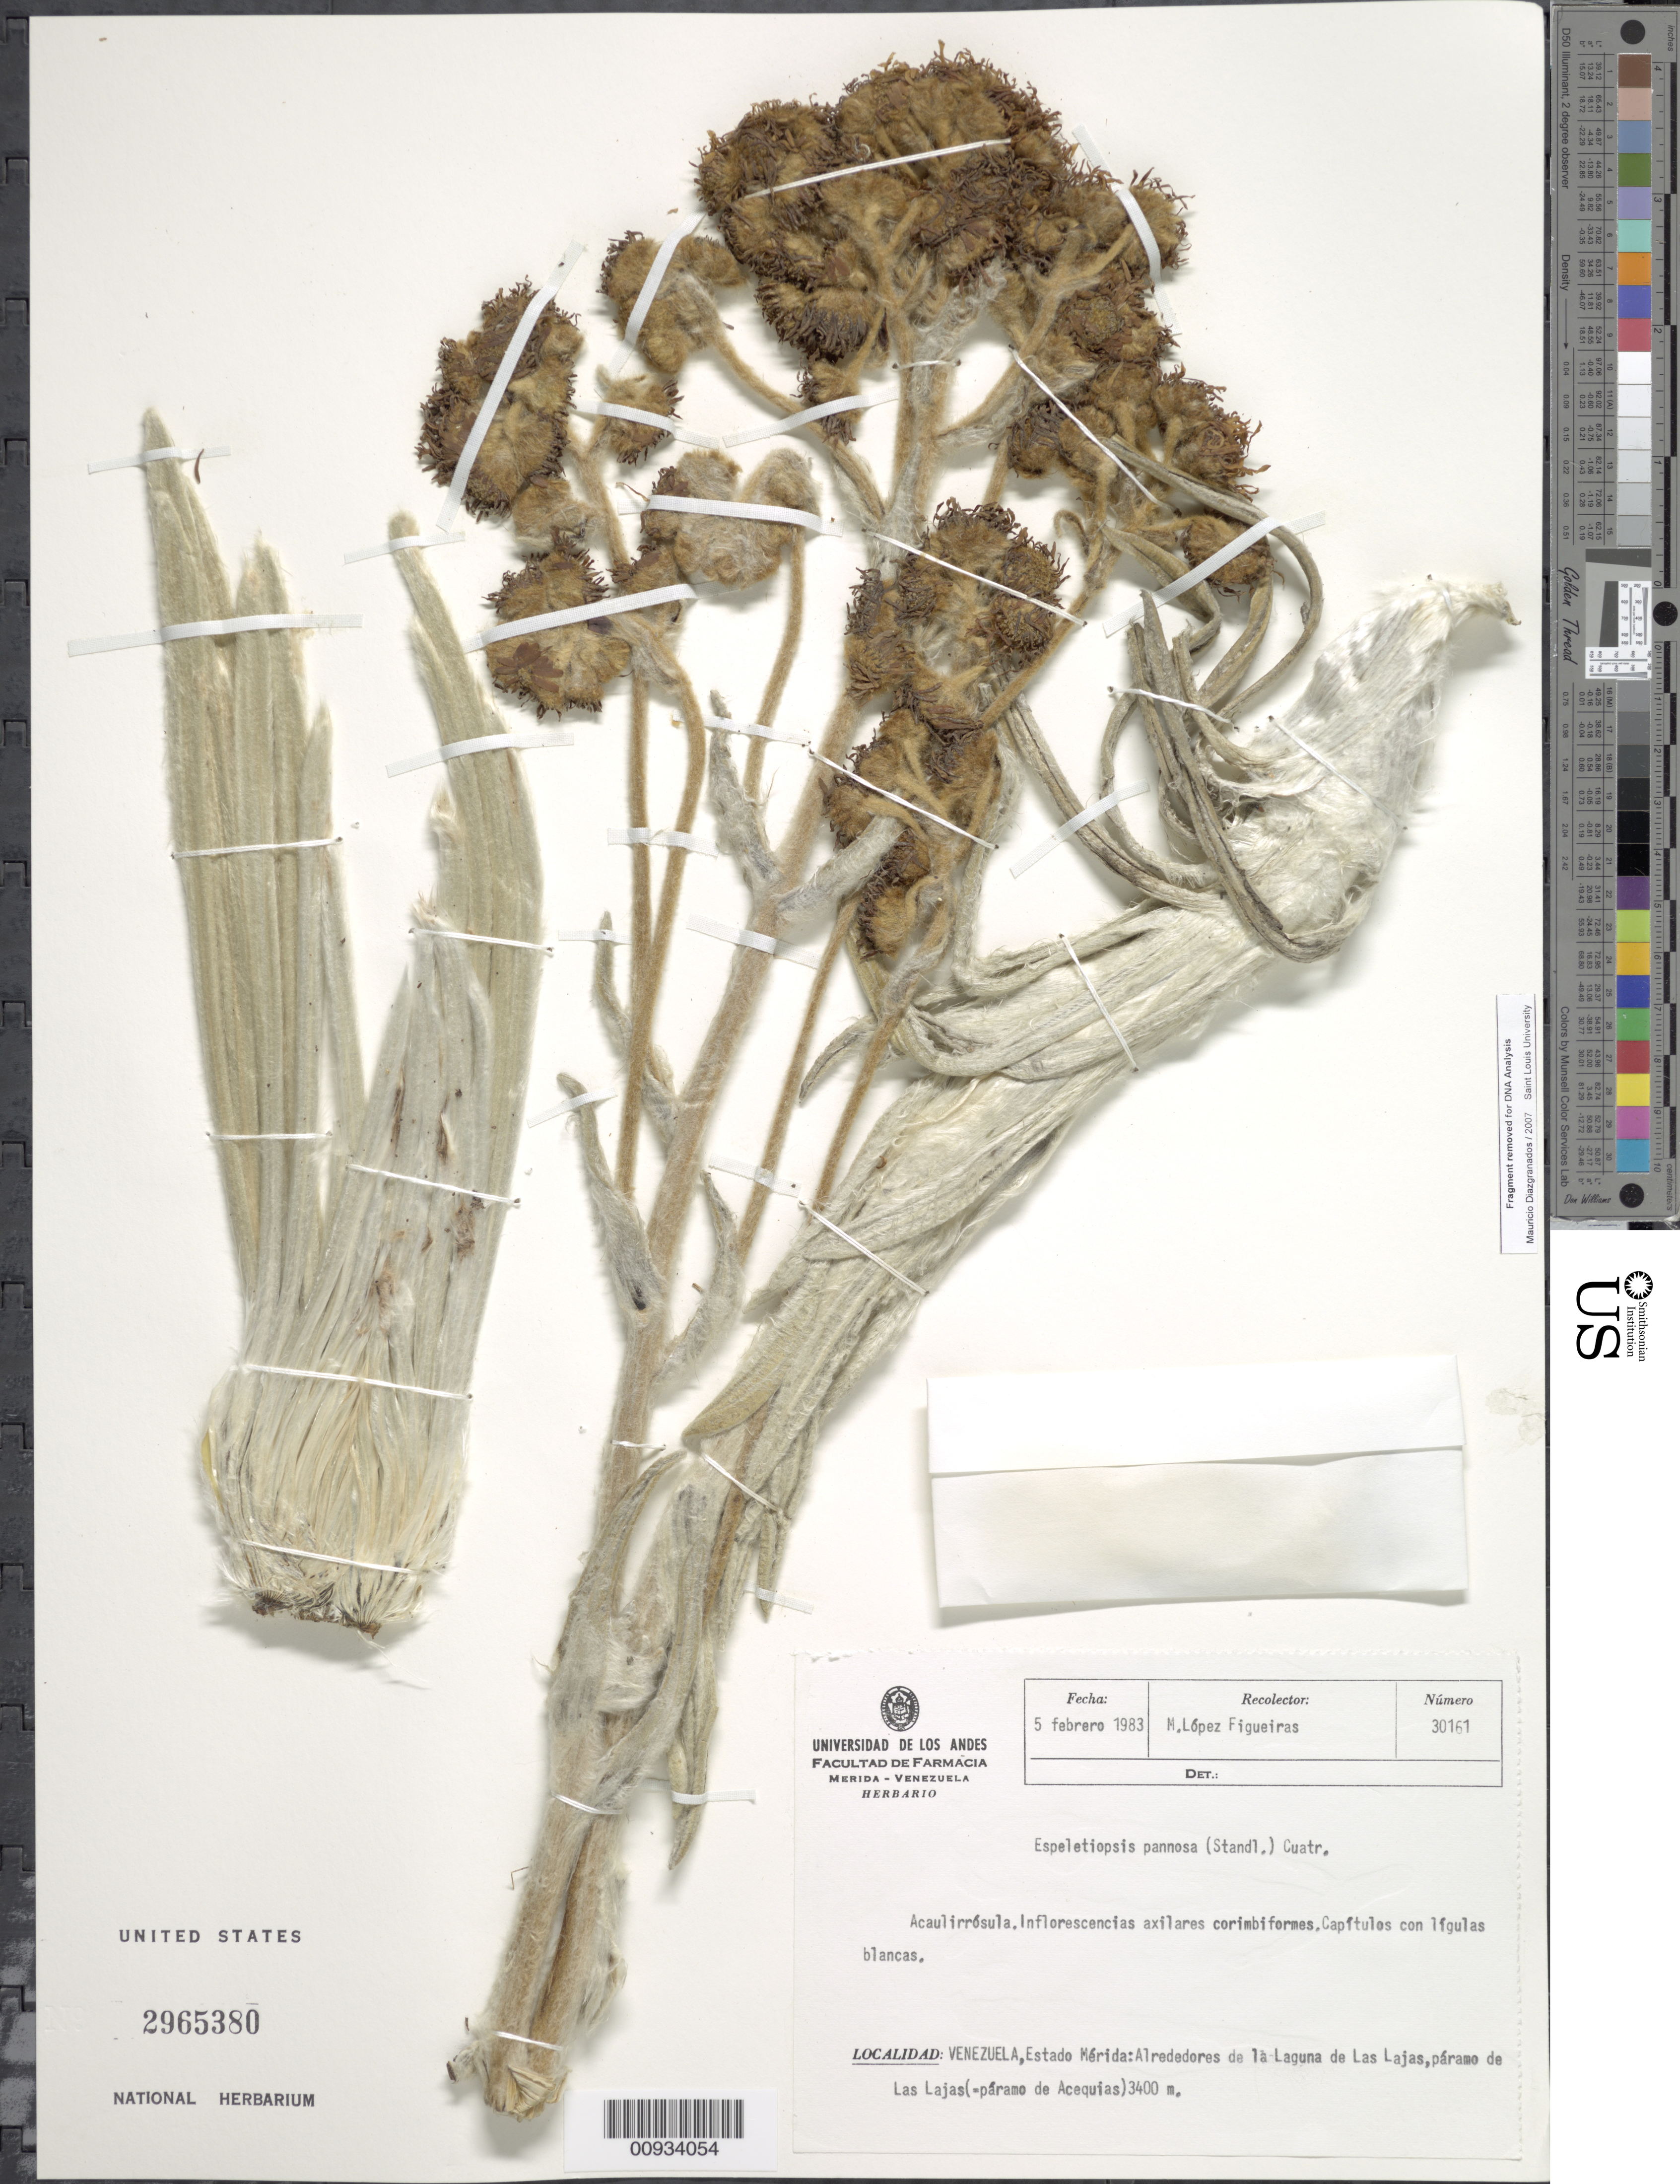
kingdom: Plantae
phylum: Tracheophyta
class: Magnoliopsida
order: Asterales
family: Asteraceae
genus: Espeletiopsis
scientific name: Espeletiopsis angustifolia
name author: (Cuatrec.) Cuatrec.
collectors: M. López Figueiras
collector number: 30161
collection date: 1983-02-05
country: Venezuela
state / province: Mérida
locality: Alrededores de la Laguna de Las Lajas, paramo de Las Lajas (paramo de Acequias)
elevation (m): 3400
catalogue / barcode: US 2965380